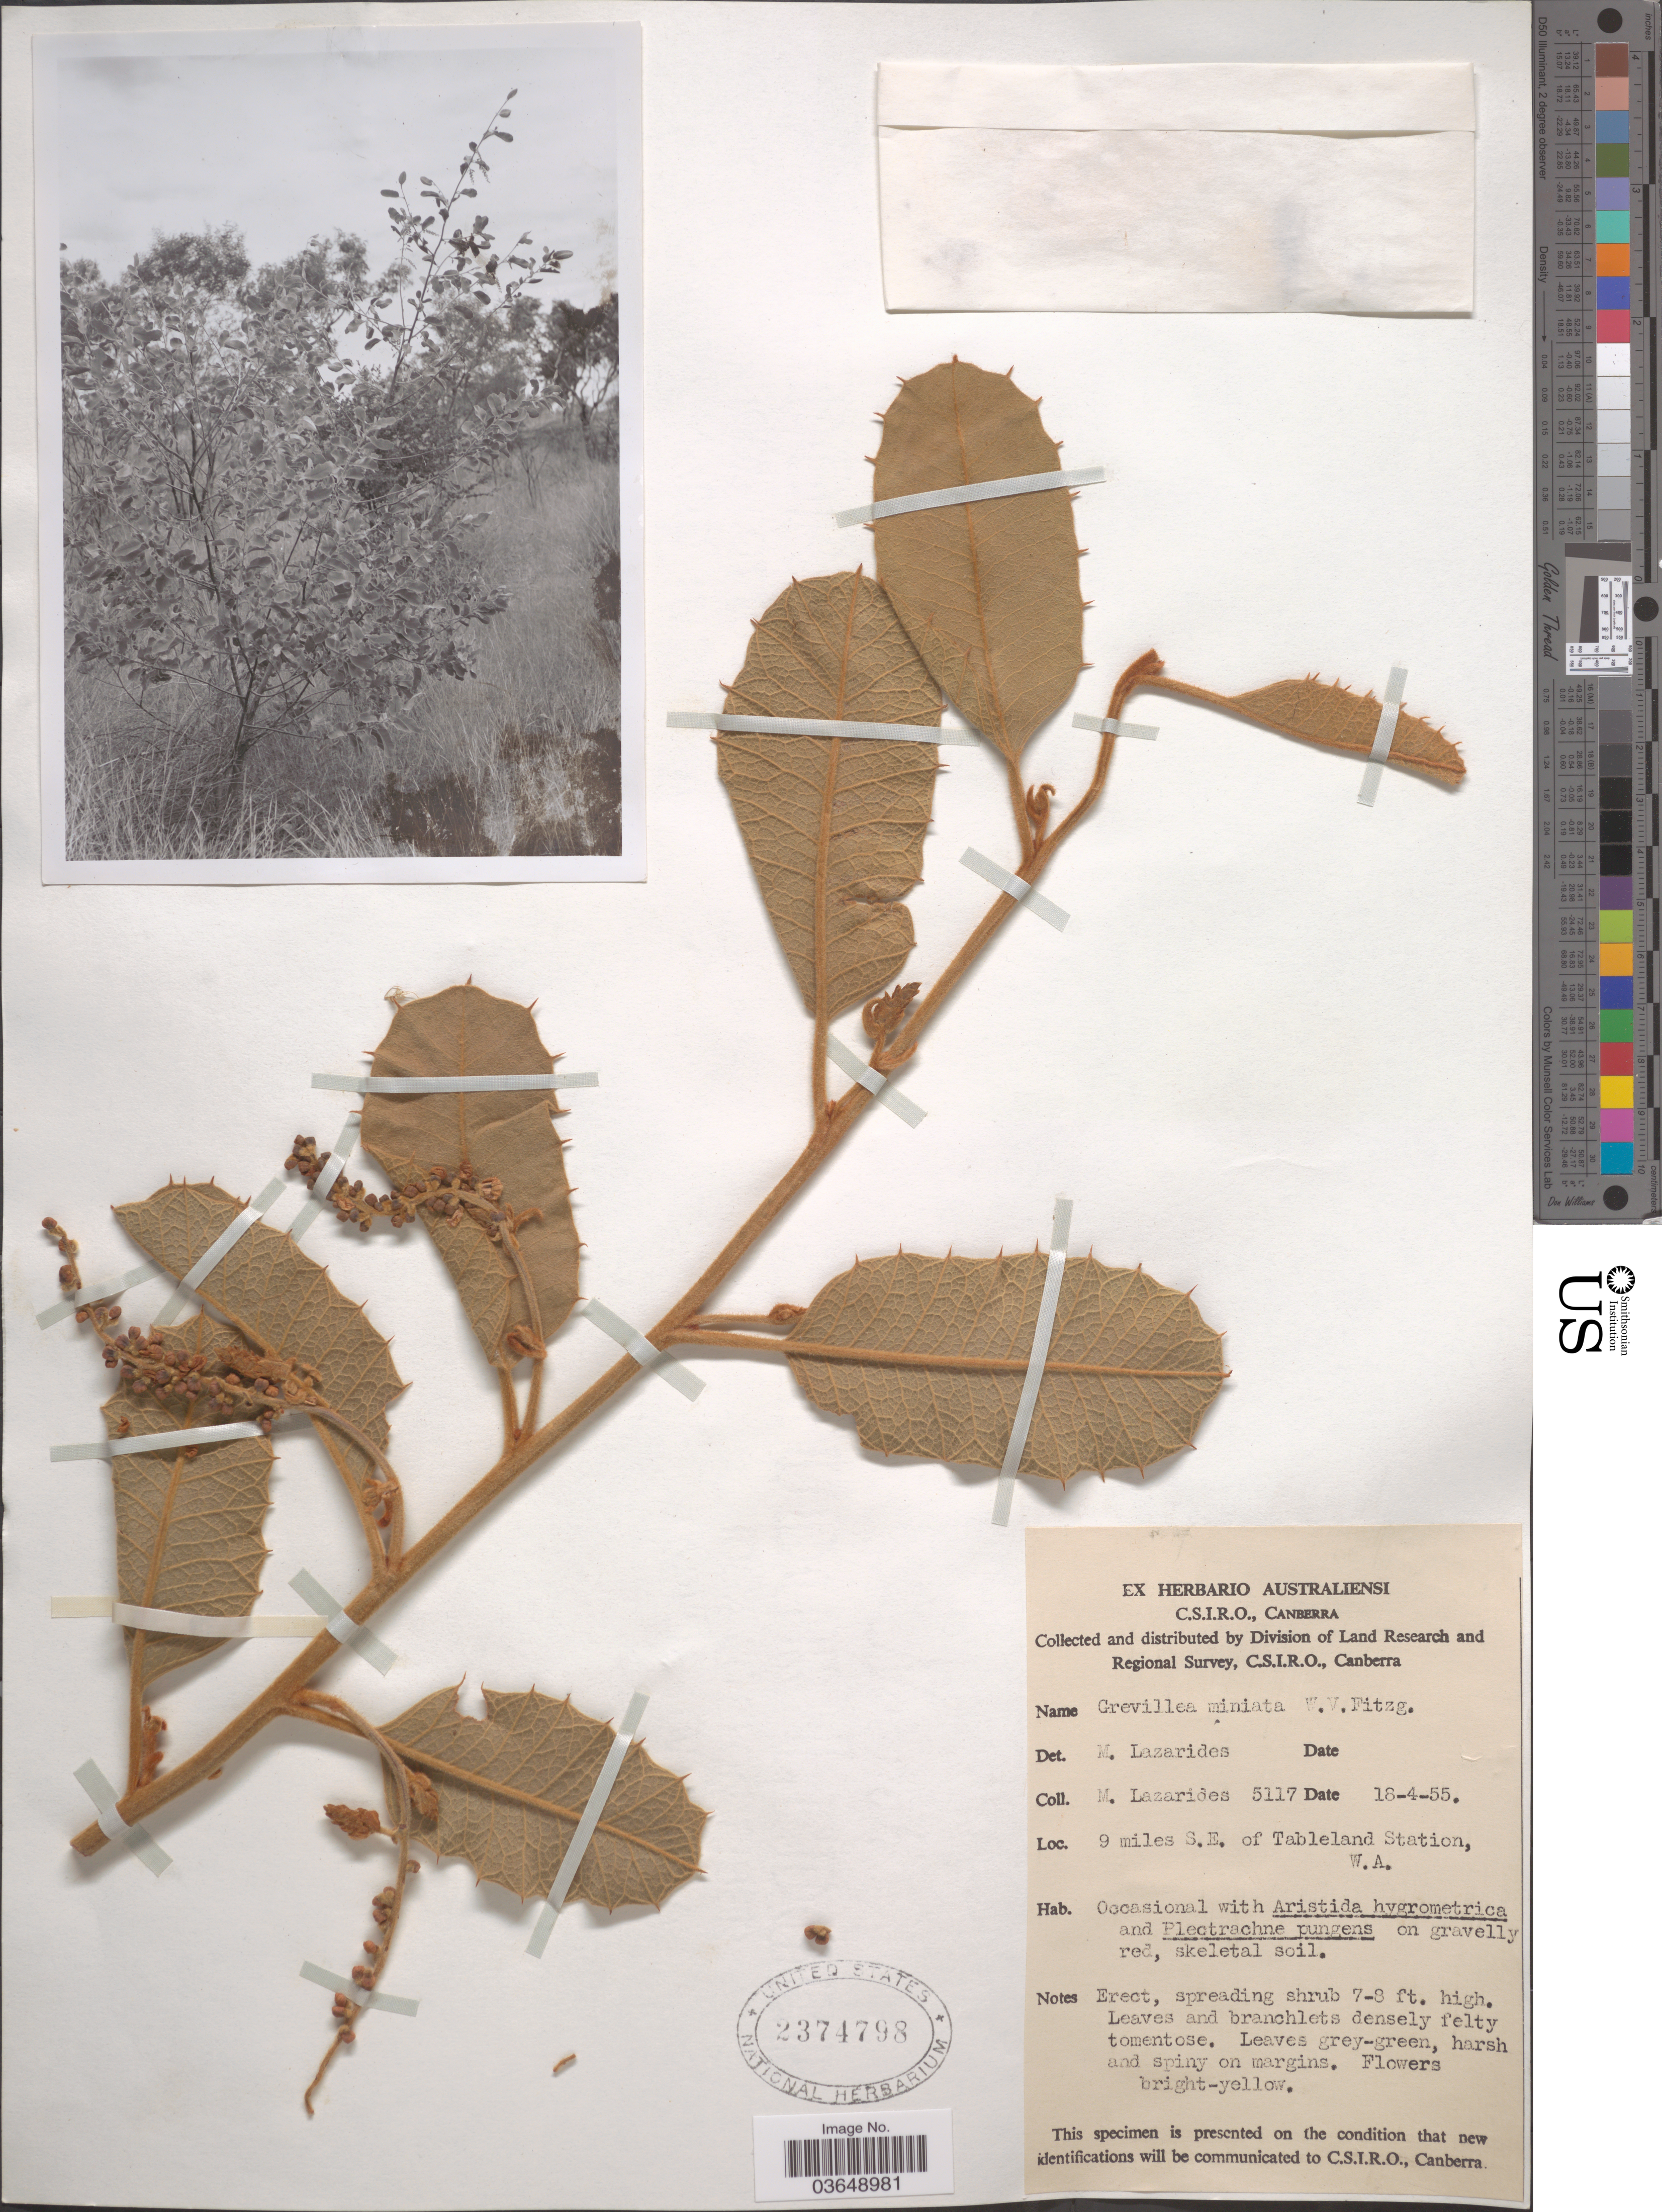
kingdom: Plantae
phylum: Tracheophyta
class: Magnoliopsida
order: Proteales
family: Proteaceae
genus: Grevillea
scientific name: Grevillea miniata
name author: W. Fitzg.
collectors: M. Lazarides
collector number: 5117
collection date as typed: Transcribed d/m/y: 18/4/55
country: Australia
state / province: Western Australia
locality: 9 miles S.E. of Tableland Station, W.A.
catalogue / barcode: US 2374798